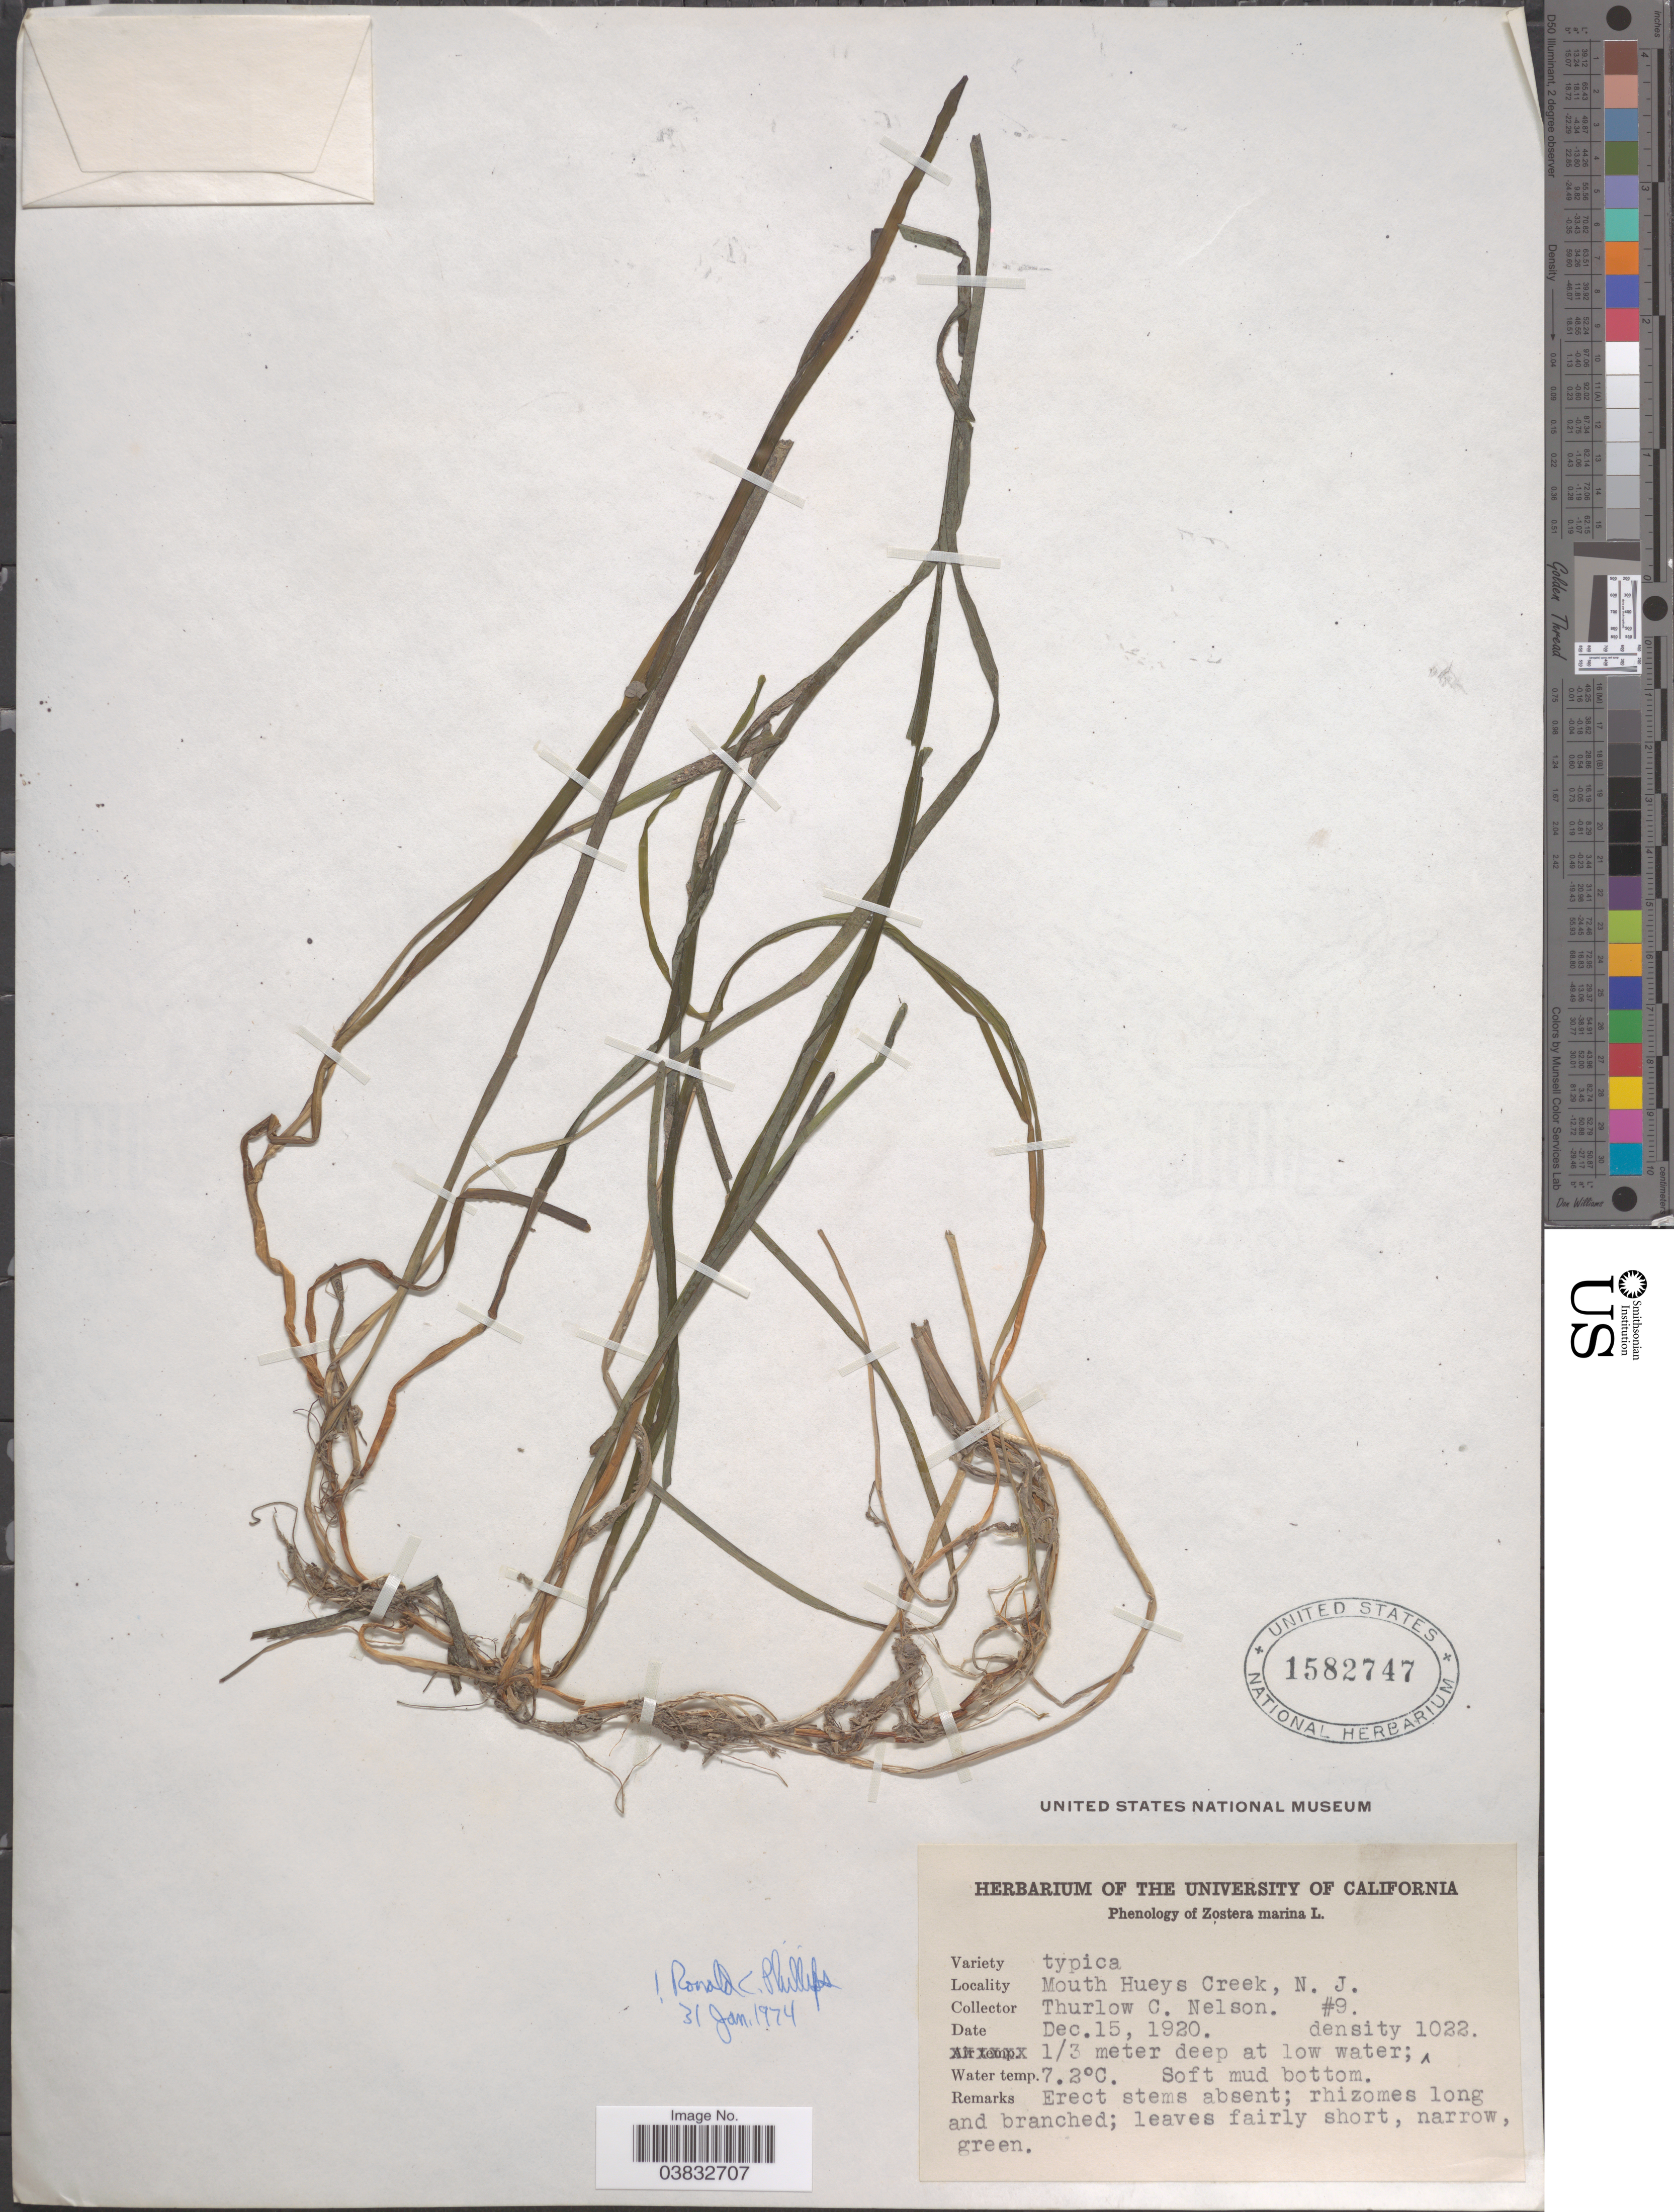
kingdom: Plantae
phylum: Tracheophyta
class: Liliopsida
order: Alismatales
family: Zosteraceae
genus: Zostera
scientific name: Zostera marina var. marina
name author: L.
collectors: T. C. Nelson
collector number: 9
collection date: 1920-12-15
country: United States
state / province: New Jersey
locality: Mouth Hueys Creek.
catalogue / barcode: US 1582747